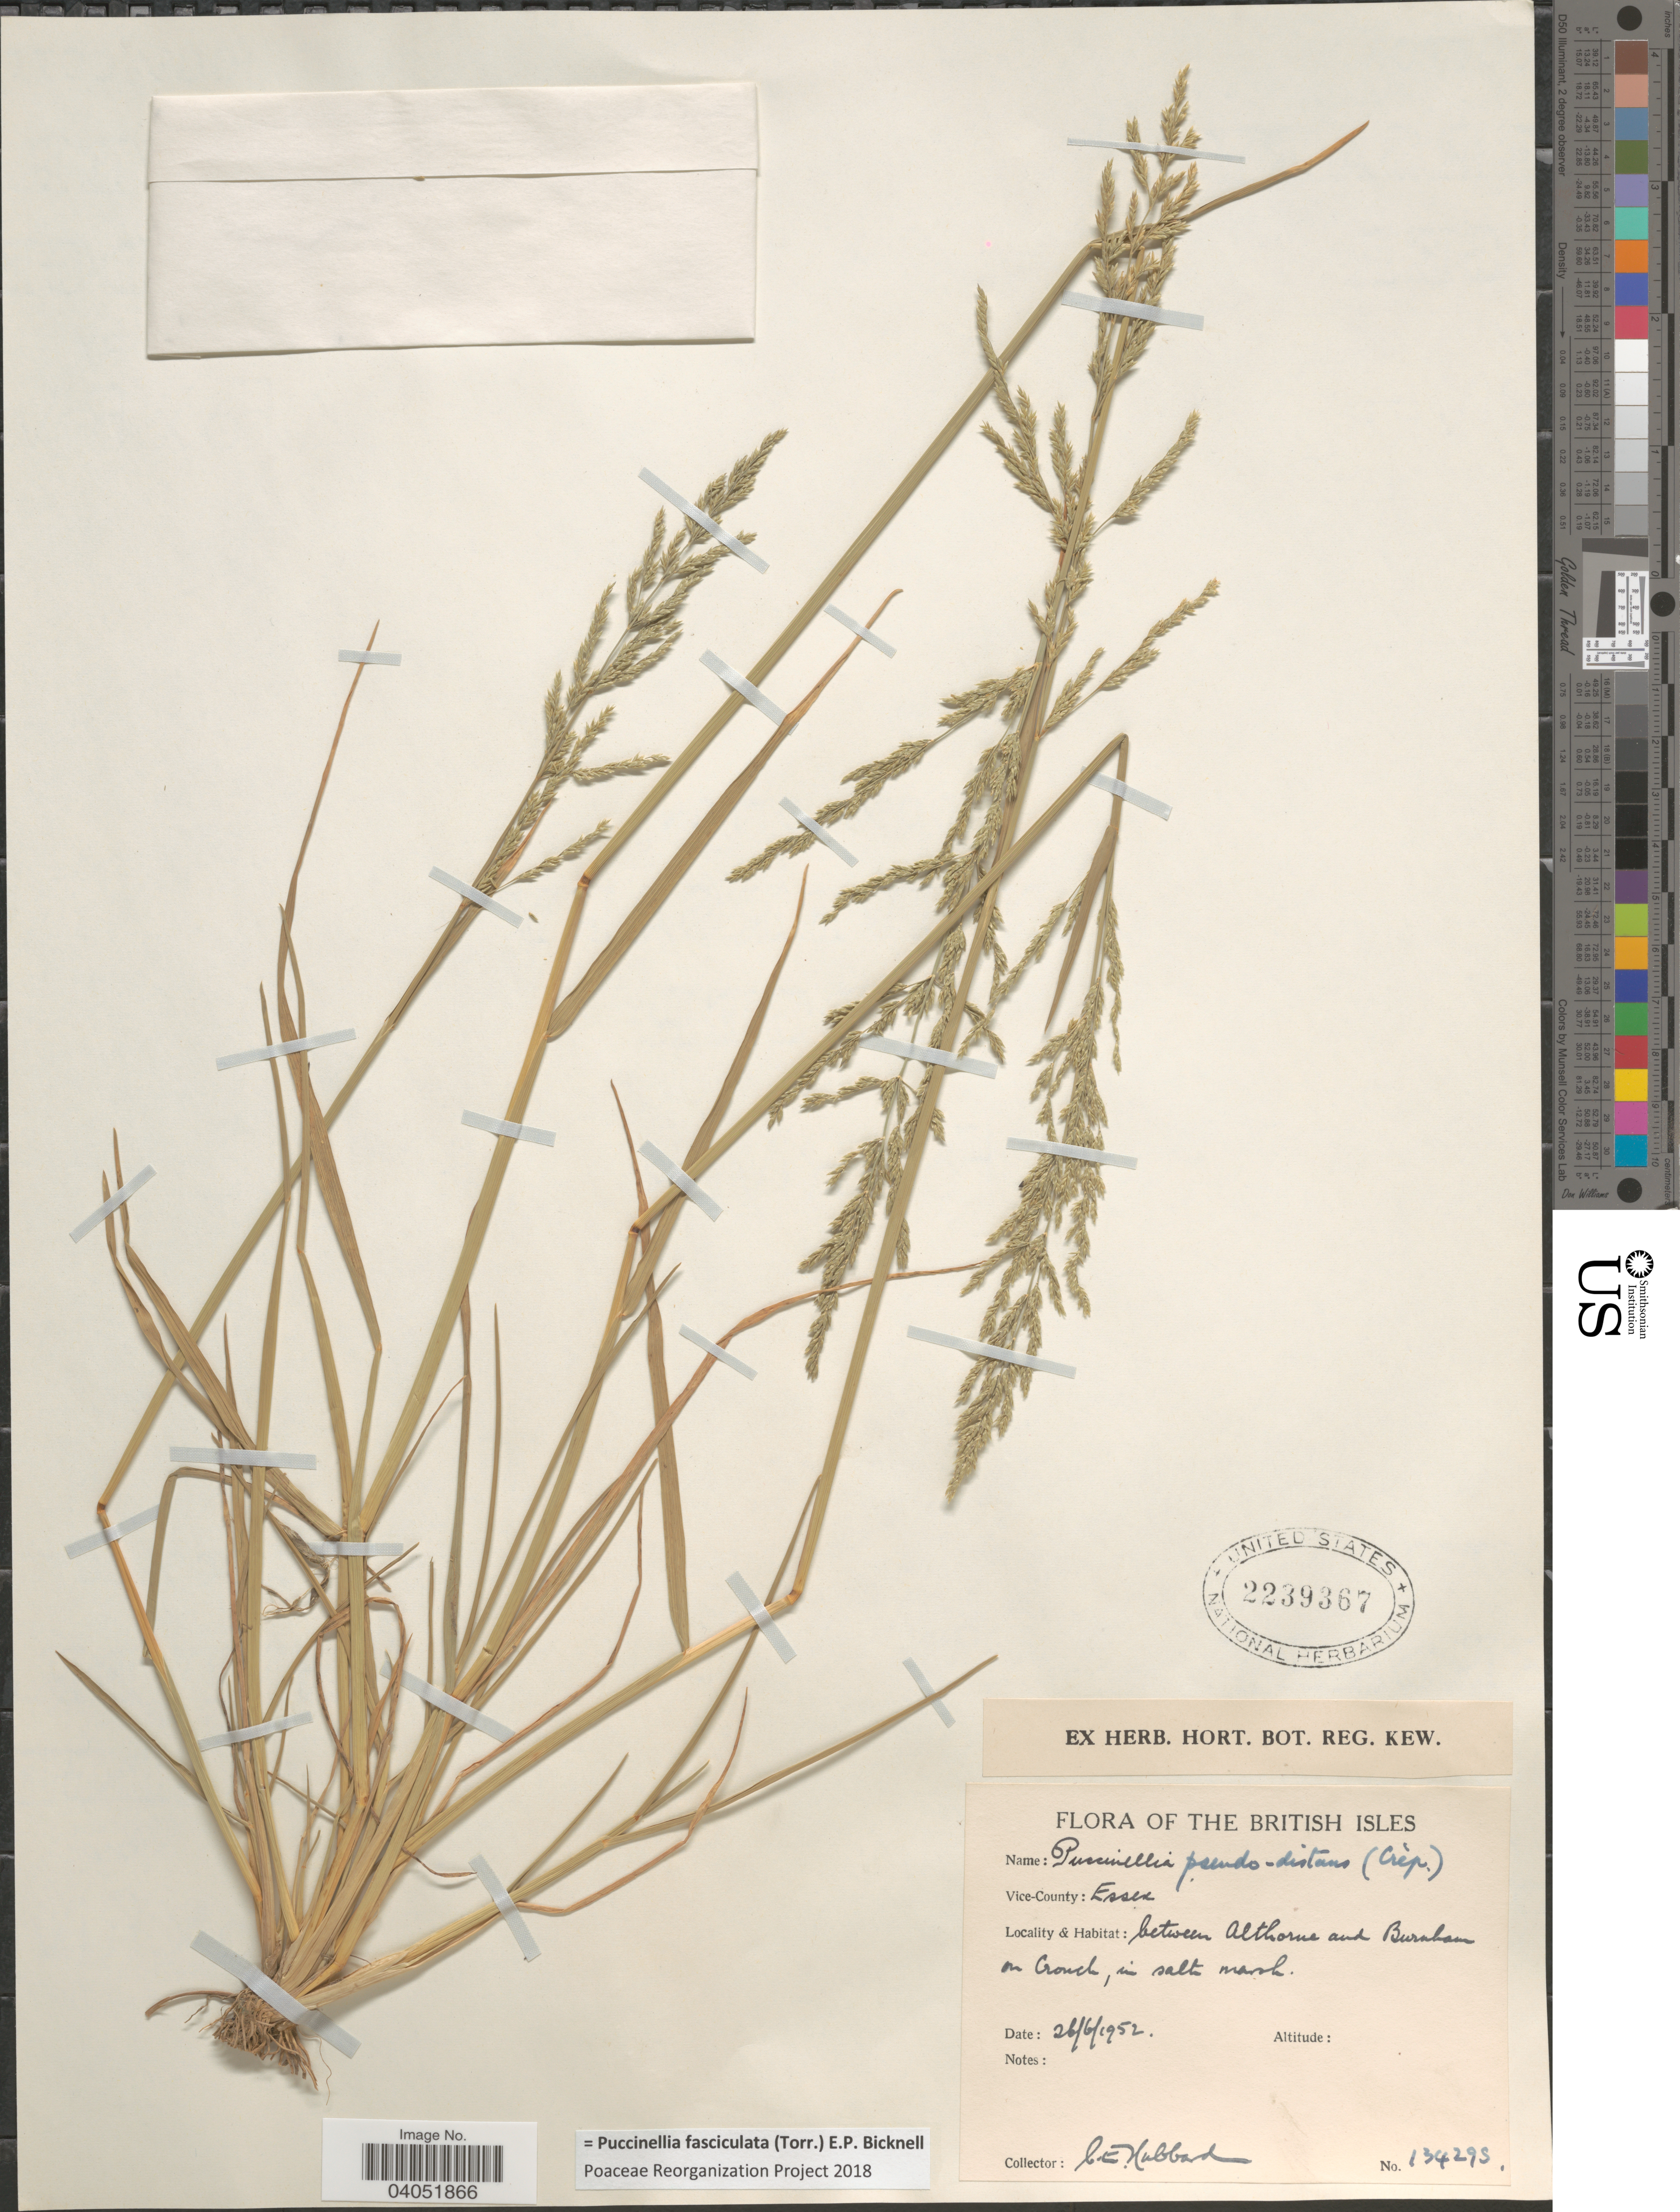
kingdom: Plantae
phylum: Tracheophyta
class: Liliopsida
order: Poales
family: Poaceae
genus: Puccinellia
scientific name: Puccinellia fasciculata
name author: (Torr.) E.P. Bicknell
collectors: C. E. Hubbard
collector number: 134295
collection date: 1952-06-26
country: United Kingdom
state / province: England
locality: The British Isles. Vice-County: Essex. Between Althorne and Burnham on Crouch.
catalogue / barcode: US 2239367